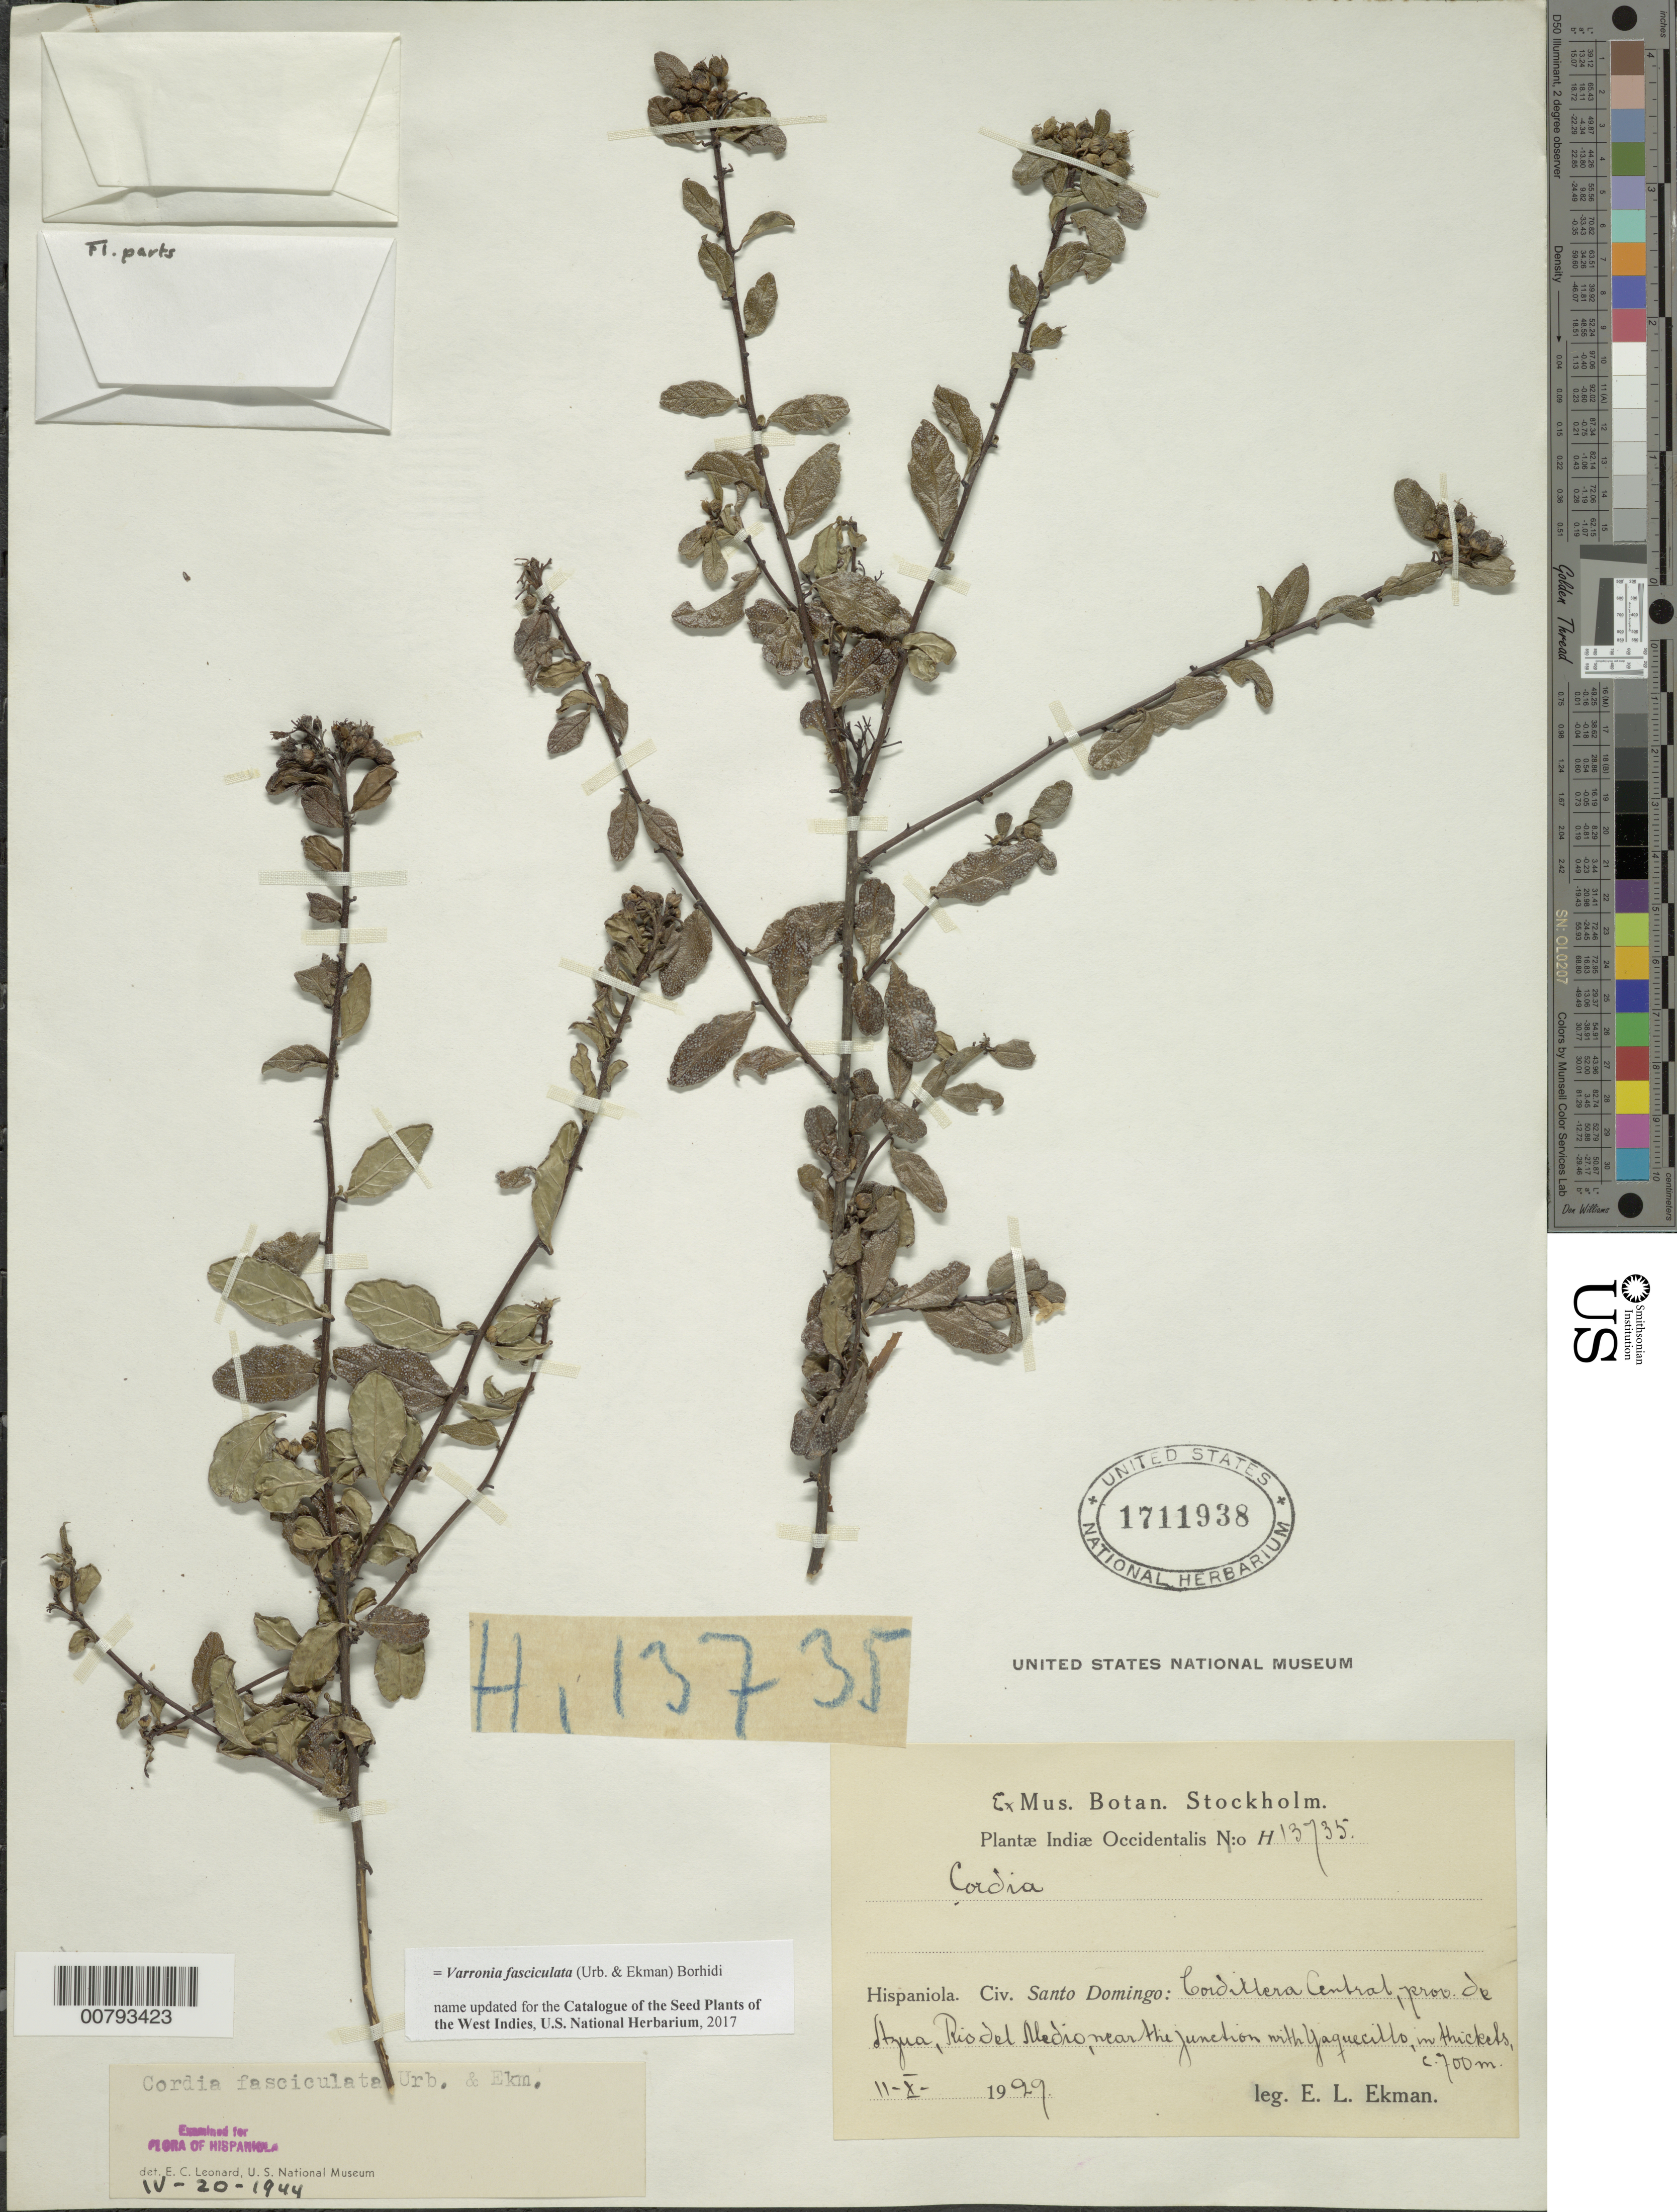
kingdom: Plantae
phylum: Tracheophyta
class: Magnoliopsida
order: Boraginales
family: Cordiaceae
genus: Cordia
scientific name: Cordia fasciculata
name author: Urb. & Ekman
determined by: Leonard, Emery C., (US)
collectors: E. L. Ekman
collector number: H 13735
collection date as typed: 11 Oct 1929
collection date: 1929-10-11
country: Dominican Republic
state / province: Azua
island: Hispaniola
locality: Cordillera Central, Del Medio River, near the junction with Yaquecillo.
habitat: In thickets.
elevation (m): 700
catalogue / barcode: US 1711938